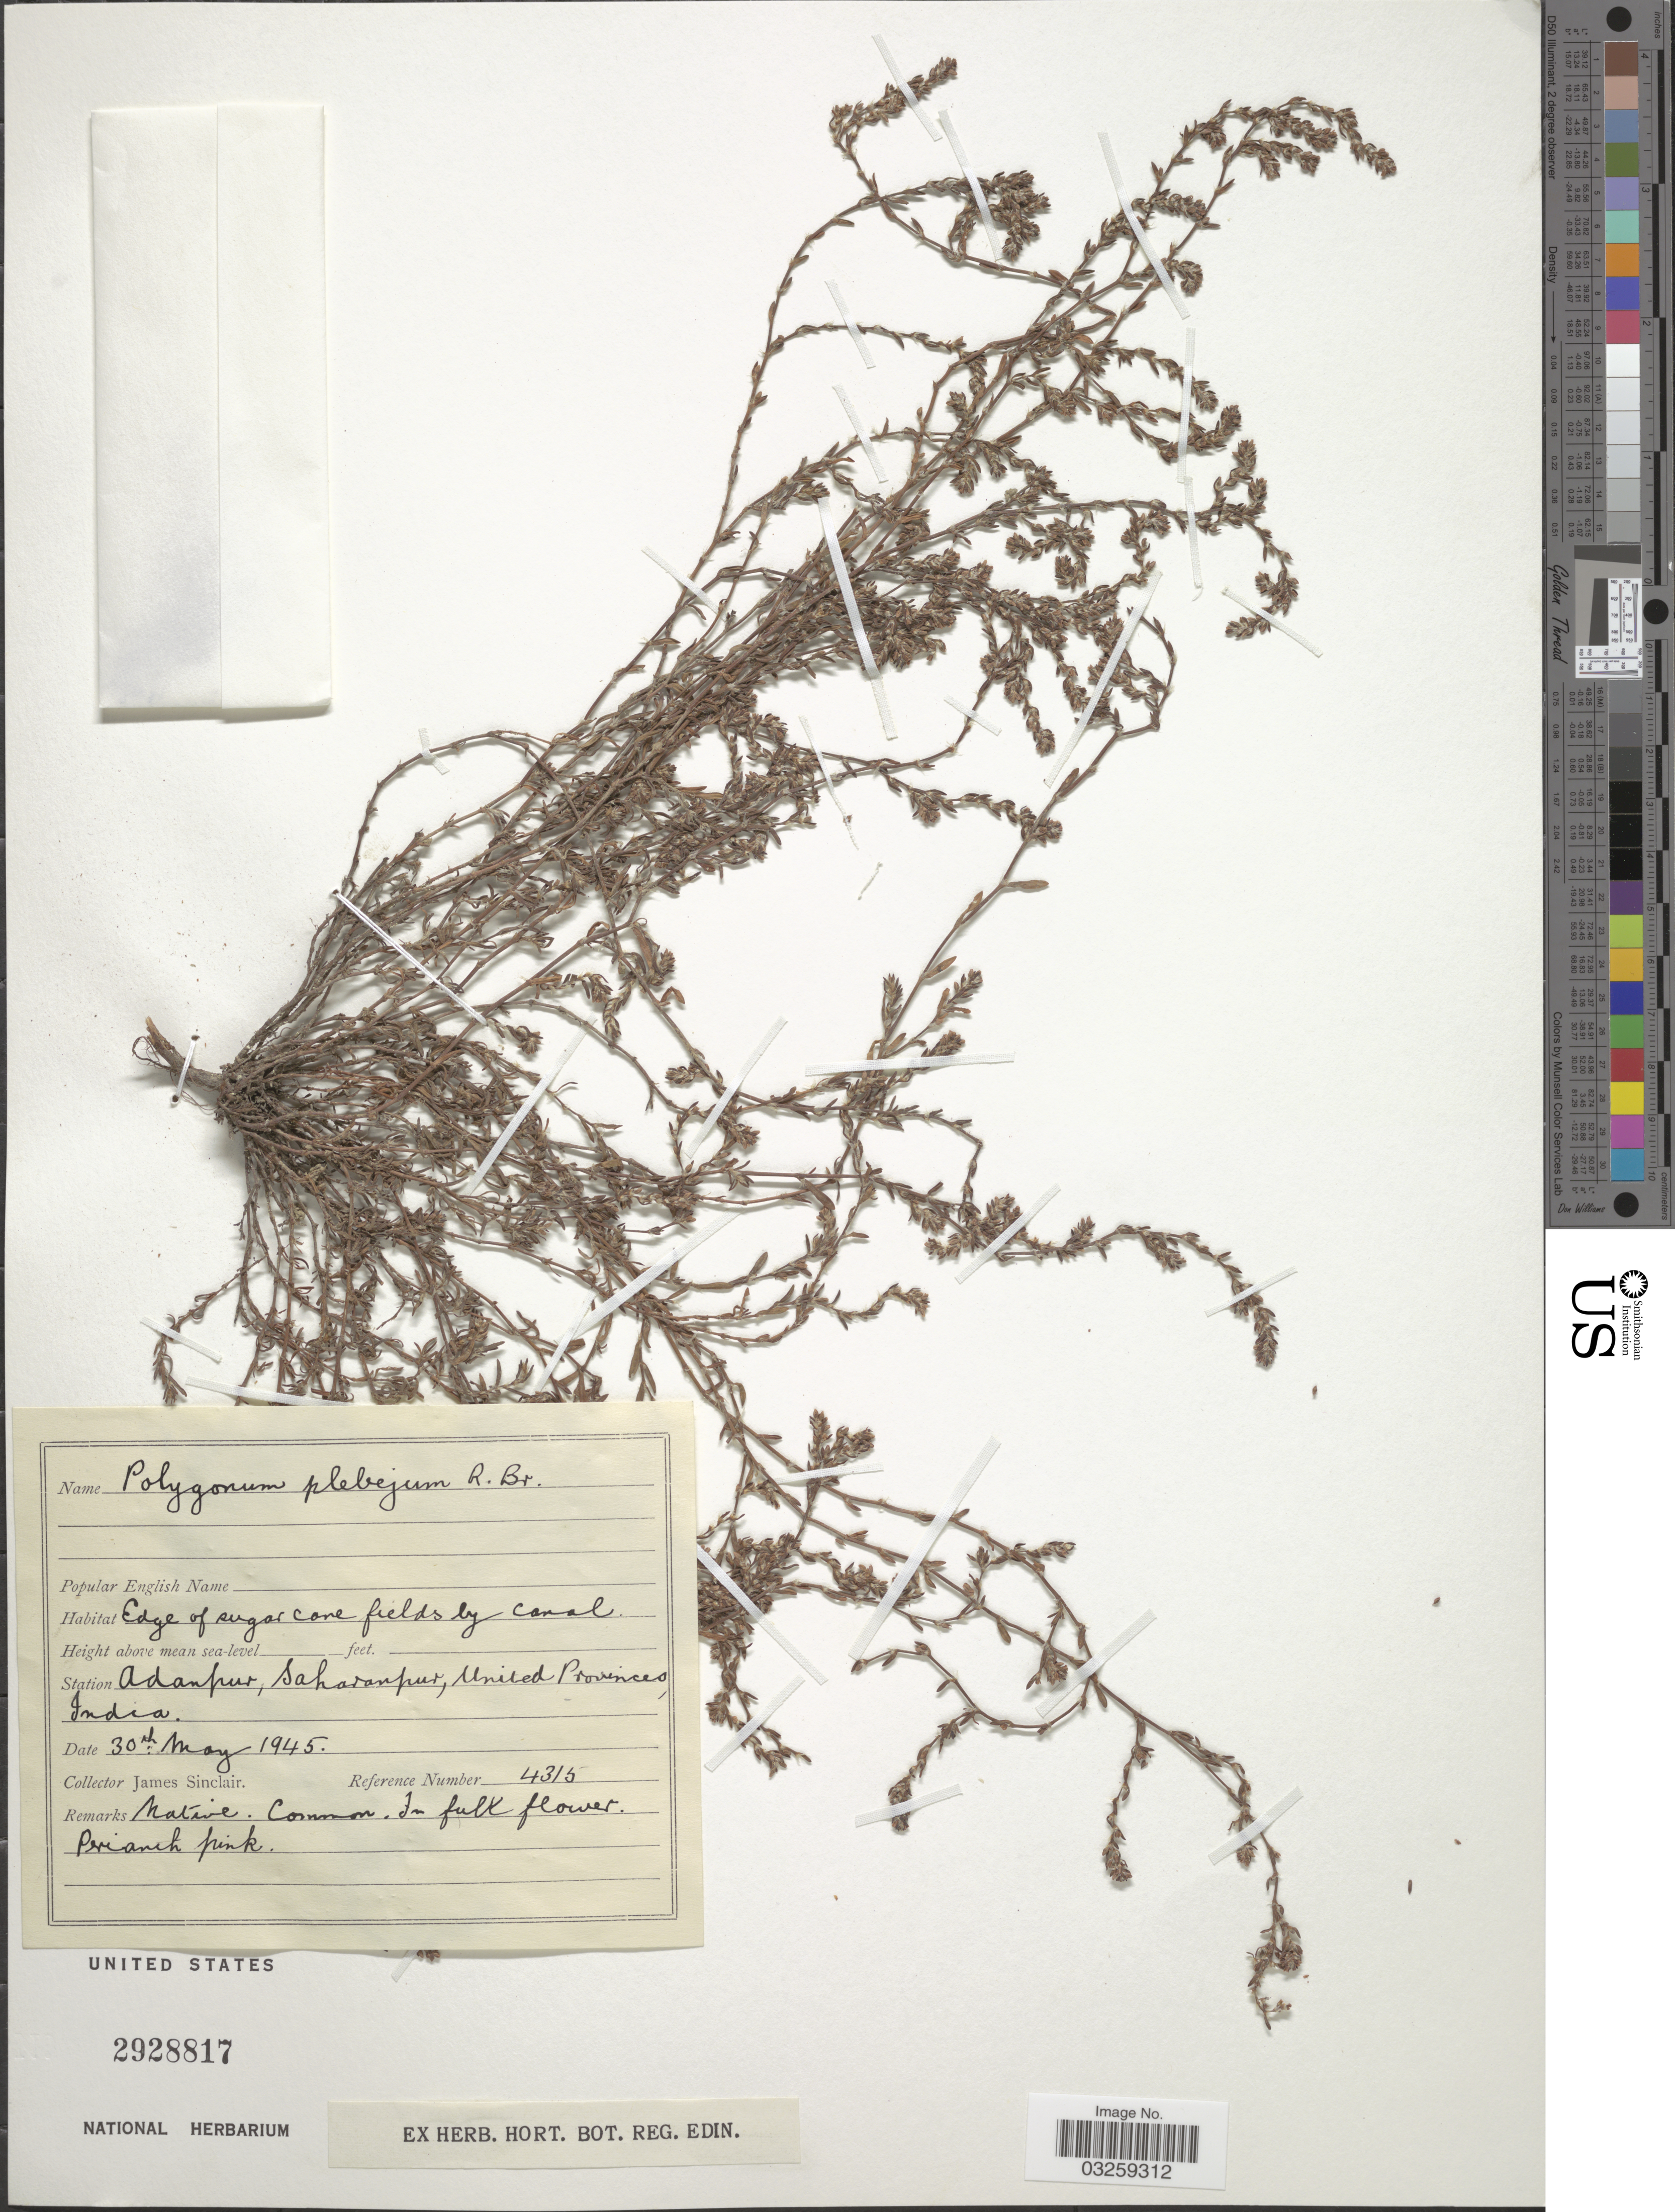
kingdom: Plantae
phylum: Tracheophyta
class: Magnoliopsida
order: Caryophyllales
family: Polygonaceae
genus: Polygonum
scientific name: Polygonum plebeium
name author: R. Br.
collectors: J. Sinclair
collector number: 4315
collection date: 1945-05-30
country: India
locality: Station Adanpur, Saharanpur, United Provinces.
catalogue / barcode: US 2928817